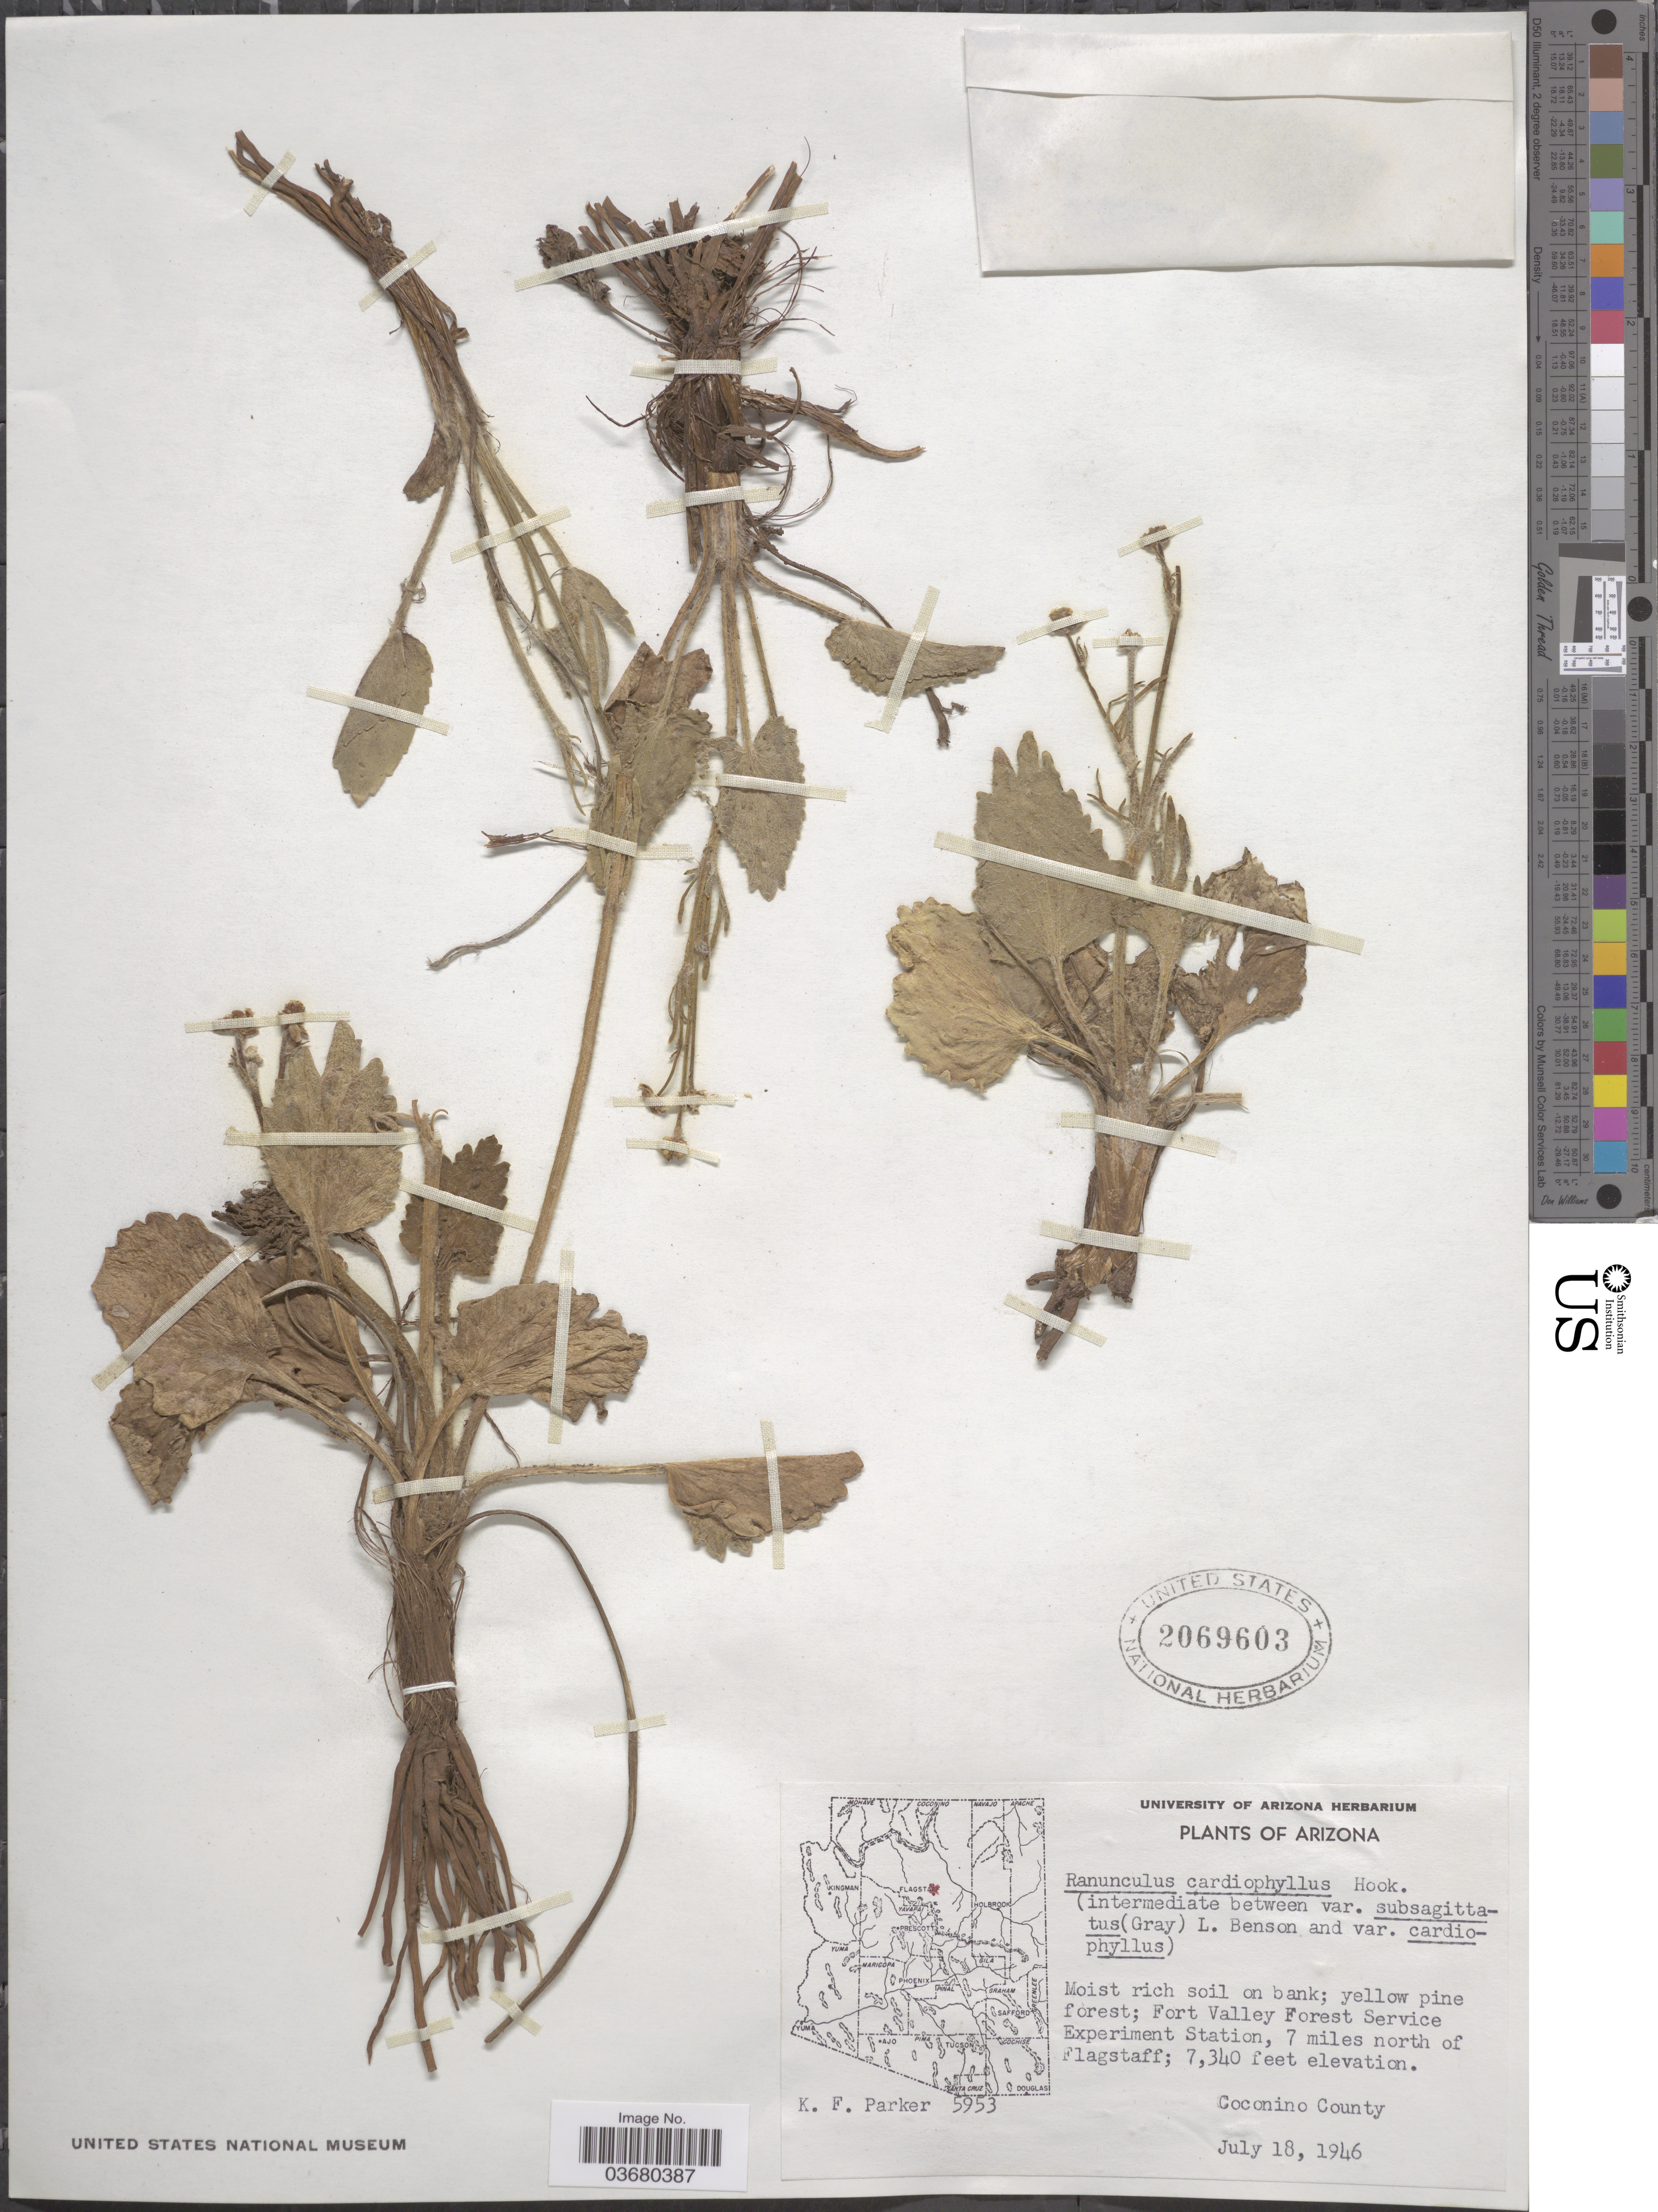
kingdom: Plantae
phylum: Tracheophyta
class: Magnoliopsida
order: Ranunculales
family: Ranunculaceae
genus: Ranunculus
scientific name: Ranunculus cardiophyllus var. subsagittatus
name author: (A. Gray) L.D. Benson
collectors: K. F. Parker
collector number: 5953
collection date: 1946-07-18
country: United States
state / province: Arizona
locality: Fort Valley Forest Service Experiment Station, 7 miles north of Flagstaff. Coconino County.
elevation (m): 2237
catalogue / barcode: US 2069603